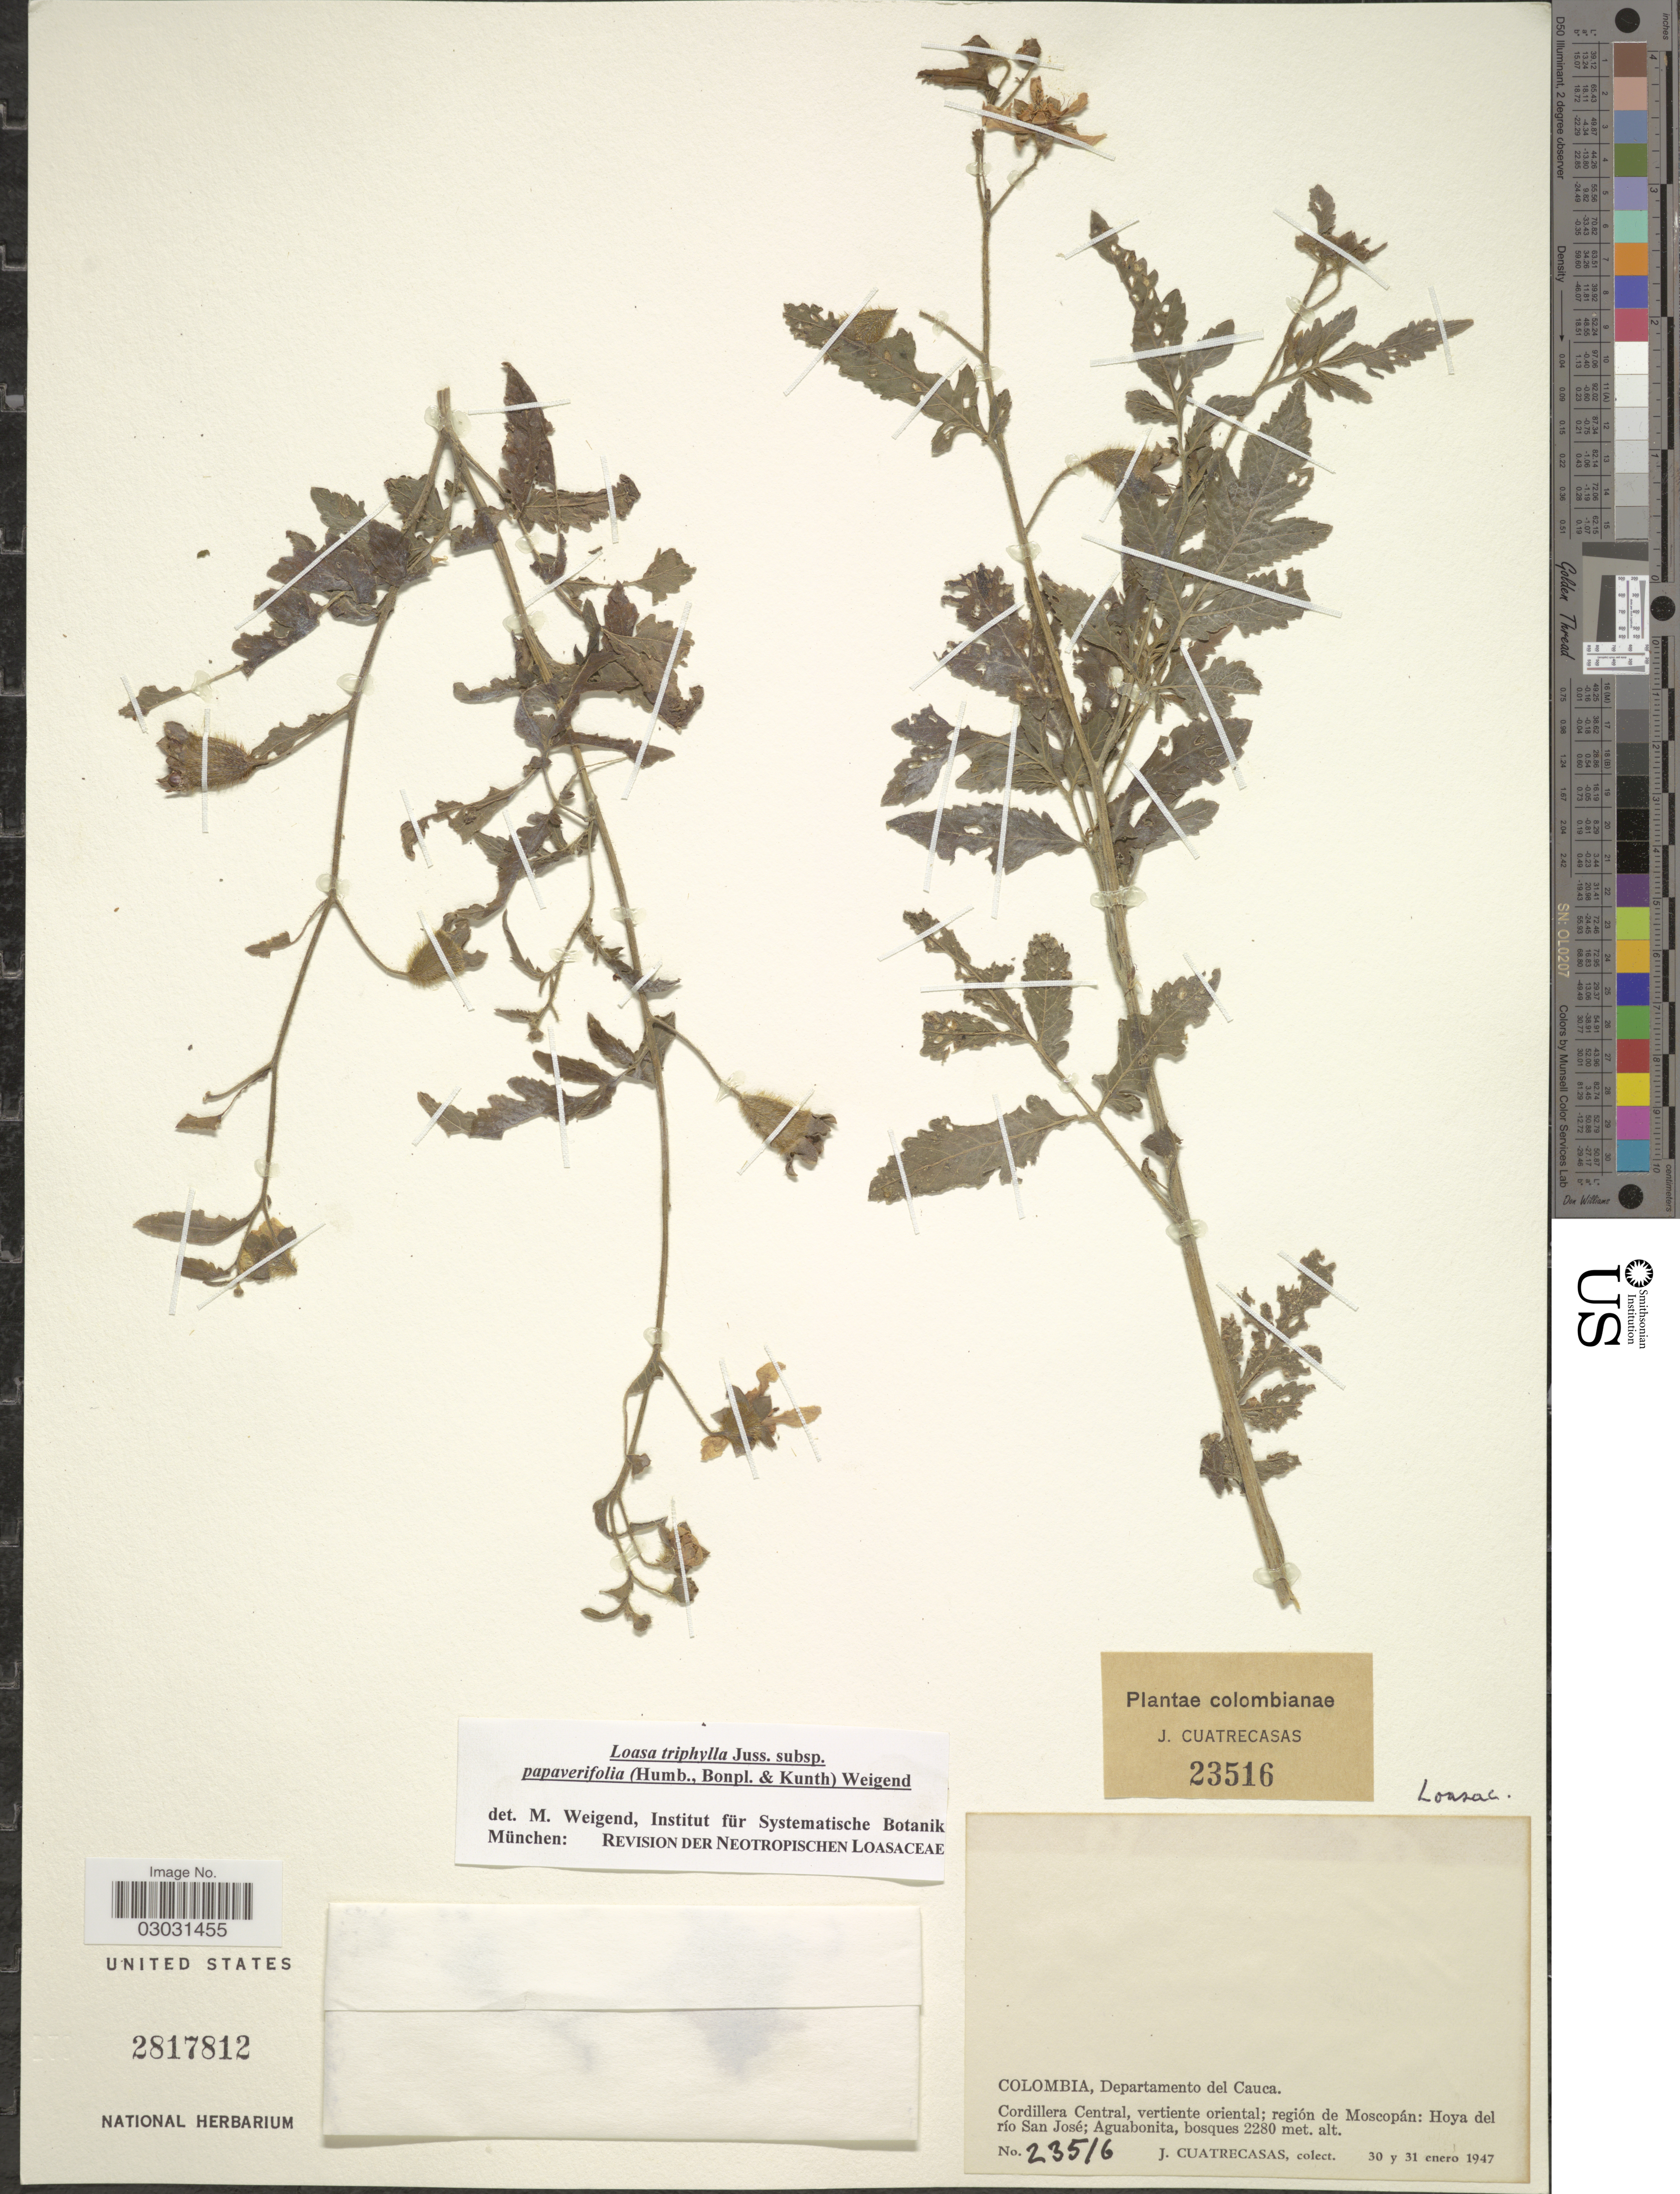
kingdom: Plantae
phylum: Tracheophyta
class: Magnoliopsida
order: Cornales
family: Loasaceae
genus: Nasa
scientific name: Nasa triphylla subsp. papaverifolia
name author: (Kunth) Weigand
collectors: J. Cuatrecasas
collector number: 23516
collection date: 1947-01-30/1947-01-31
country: Colombia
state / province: Cauca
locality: Departamento del Cauca. Cordillera Central, vertiente oriental; región de Moscopán: Hoya del río San José; Aguabonita.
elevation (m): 2280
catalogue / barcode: US 2817812